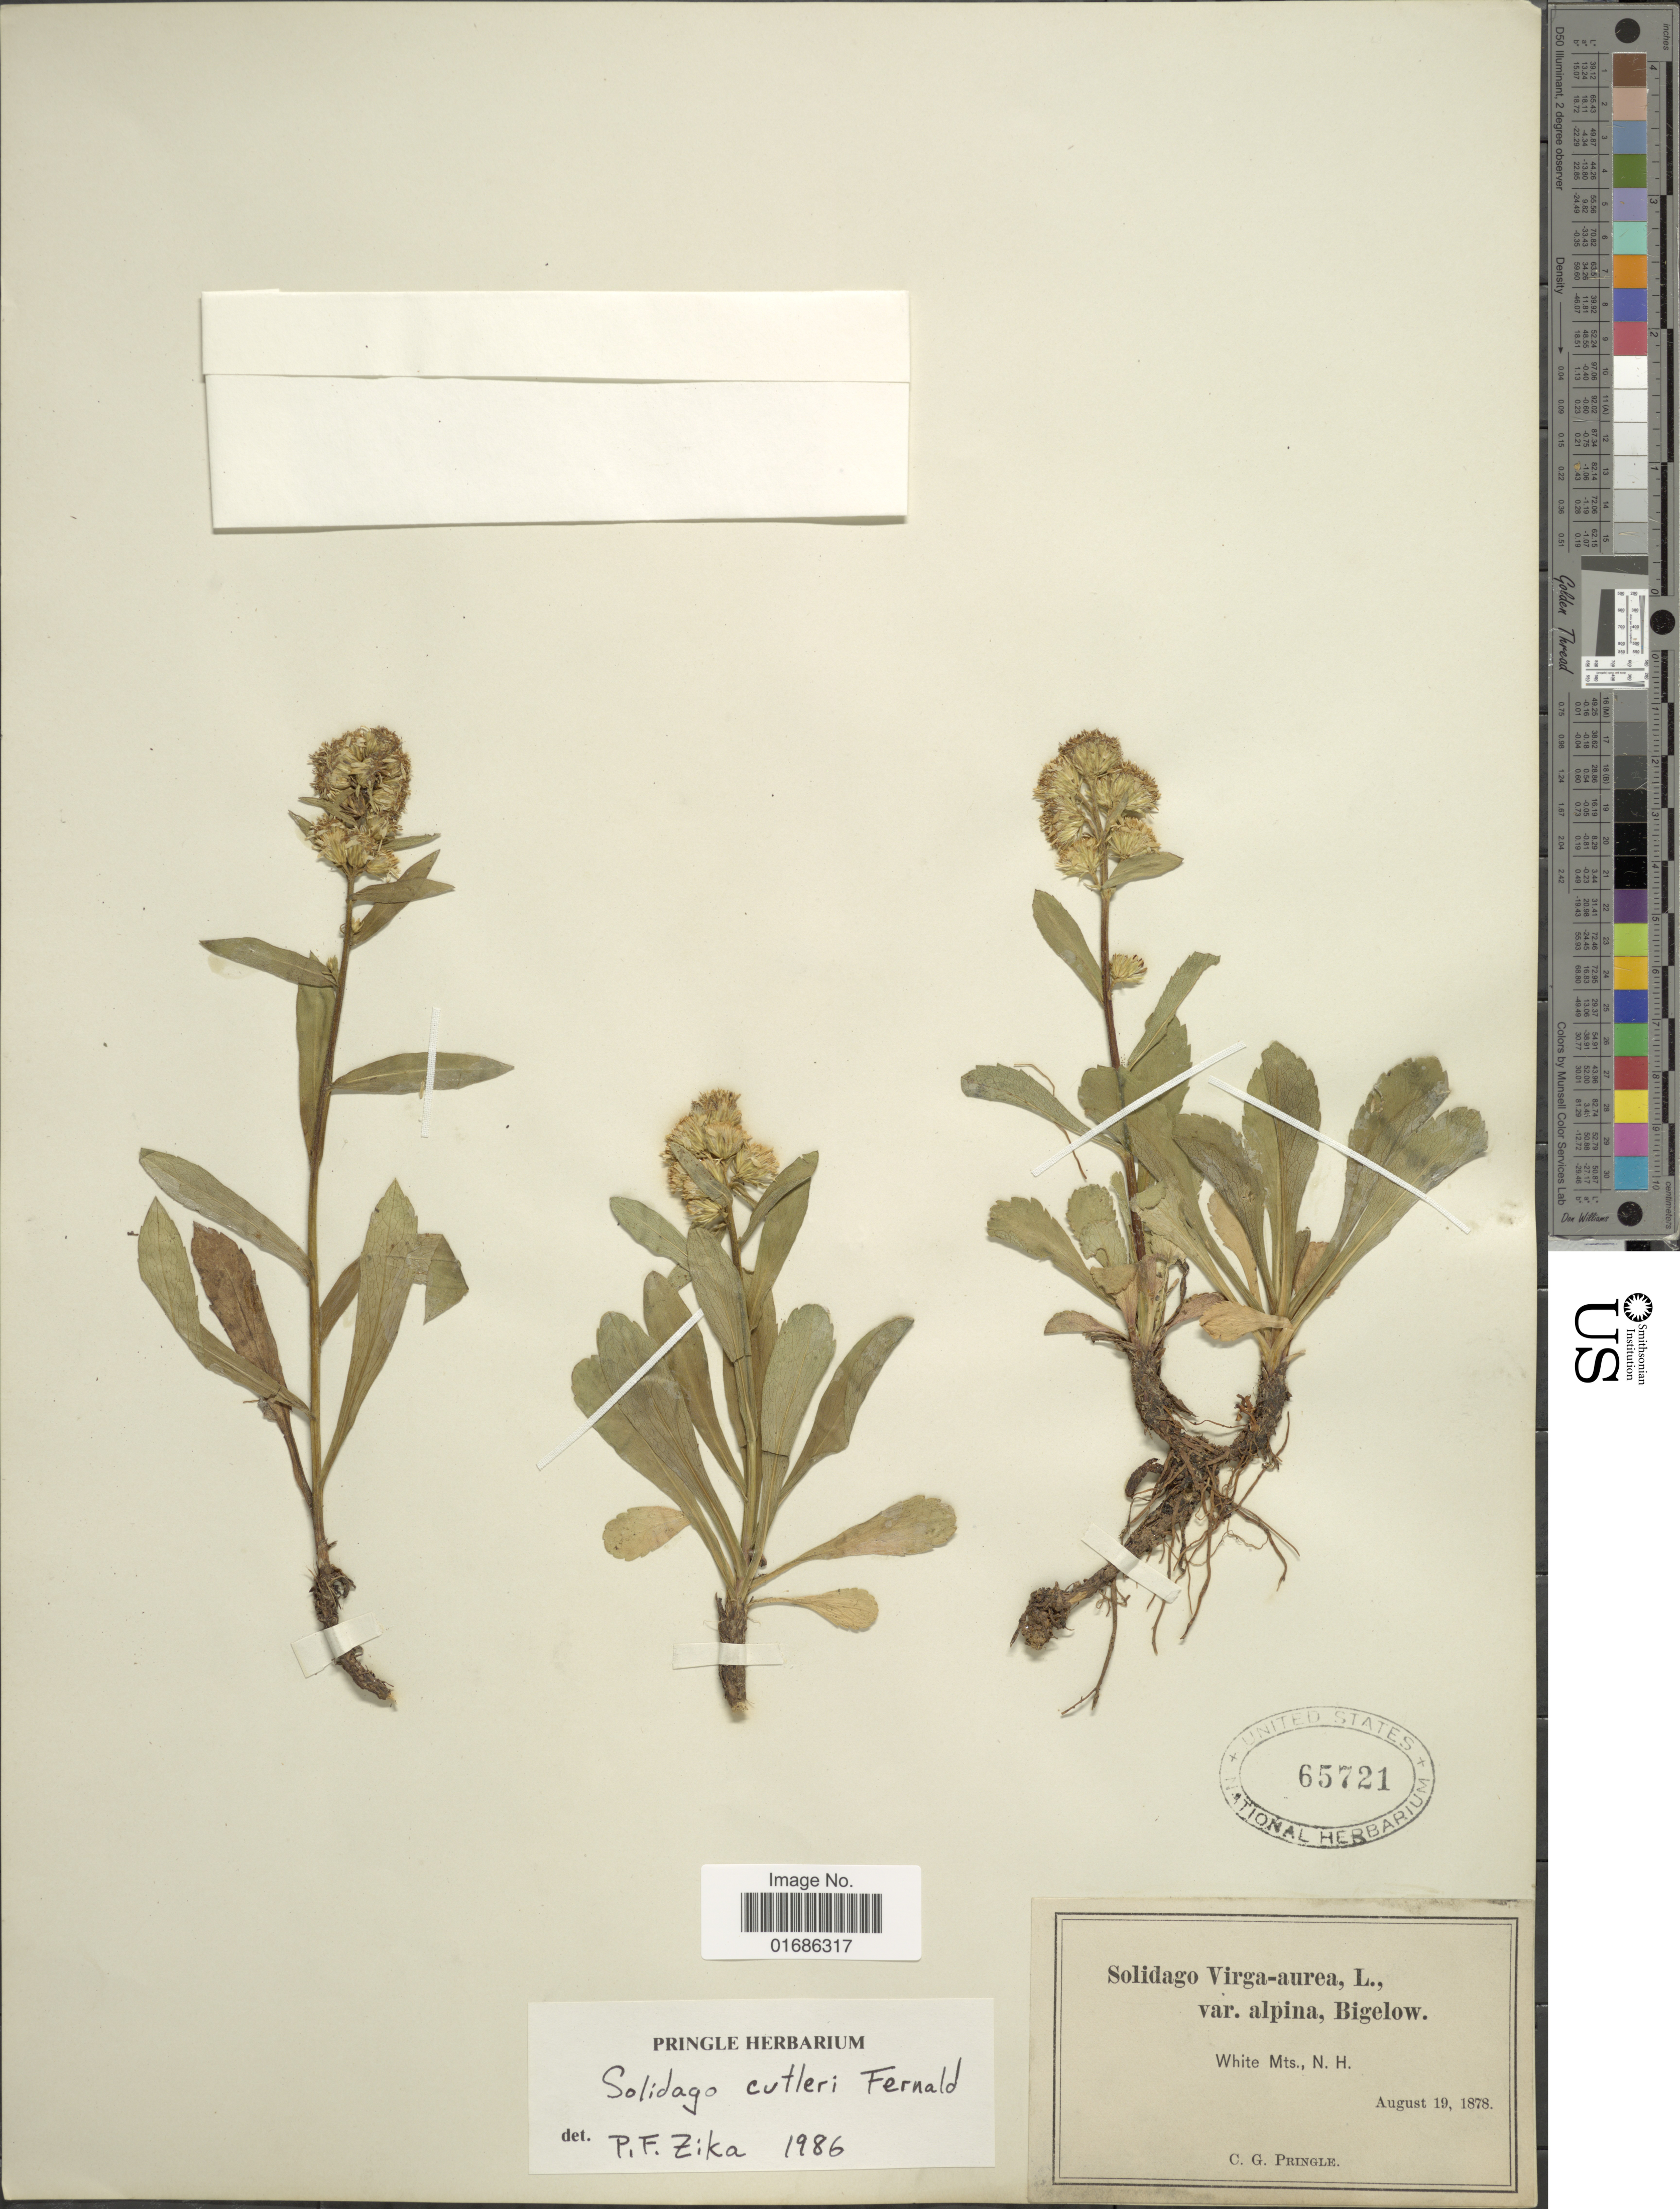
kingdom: Plantae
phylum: Tracheophyta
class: Magnoliopsida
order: Asterales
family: Asteraceae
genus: Solidago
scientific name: Solidago cutleri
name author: Fernald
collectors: C. G. Pringle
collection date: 1878-08-19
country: United States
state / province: New Hampshire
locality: White Mts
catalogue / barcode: US 65721